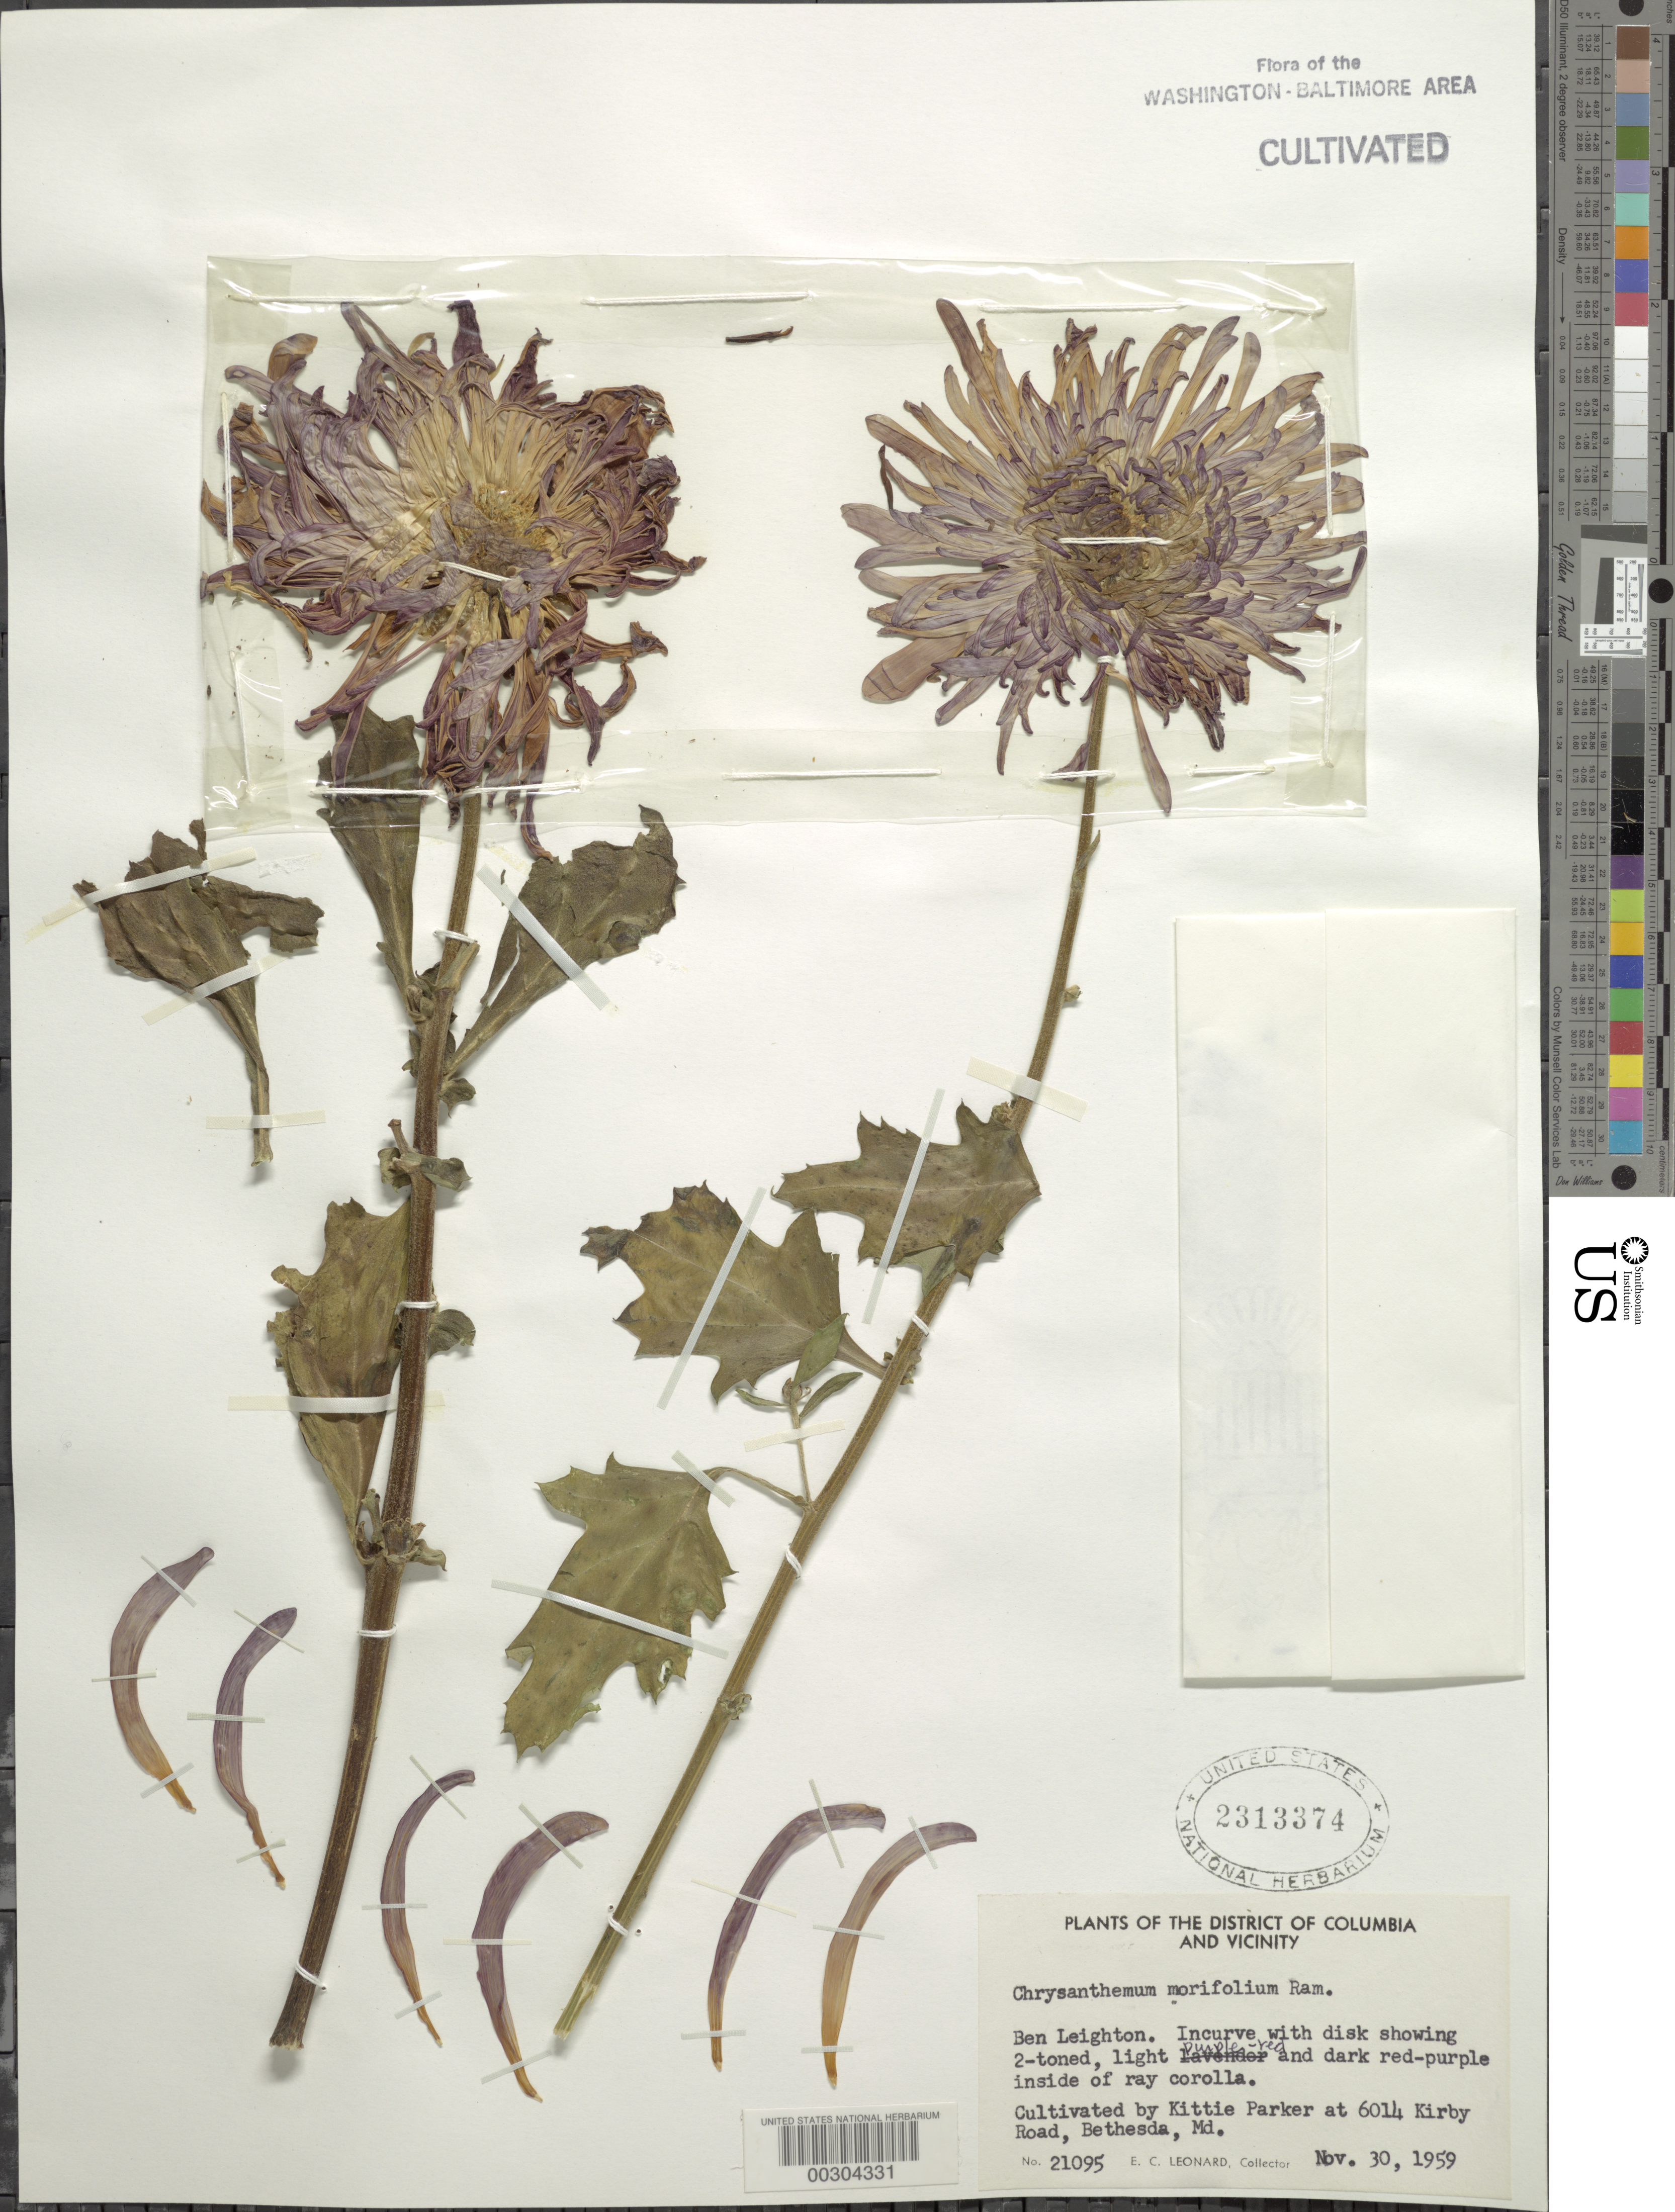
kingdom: Plantae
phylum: Tracheophyta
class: Magnoliopsida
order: Asterales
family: Asteraceae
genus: Chrysanthemum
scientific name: Chrysanthemum morifolium 'Ben Leighton'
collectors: E. C. Leonard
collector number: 21095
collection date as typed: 30 Nov 1959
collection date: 1959-11-30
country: United States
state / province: Maryland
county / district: Montgomery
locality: Bethesda, 6014 Kirby Rd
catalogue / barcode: US 2313374